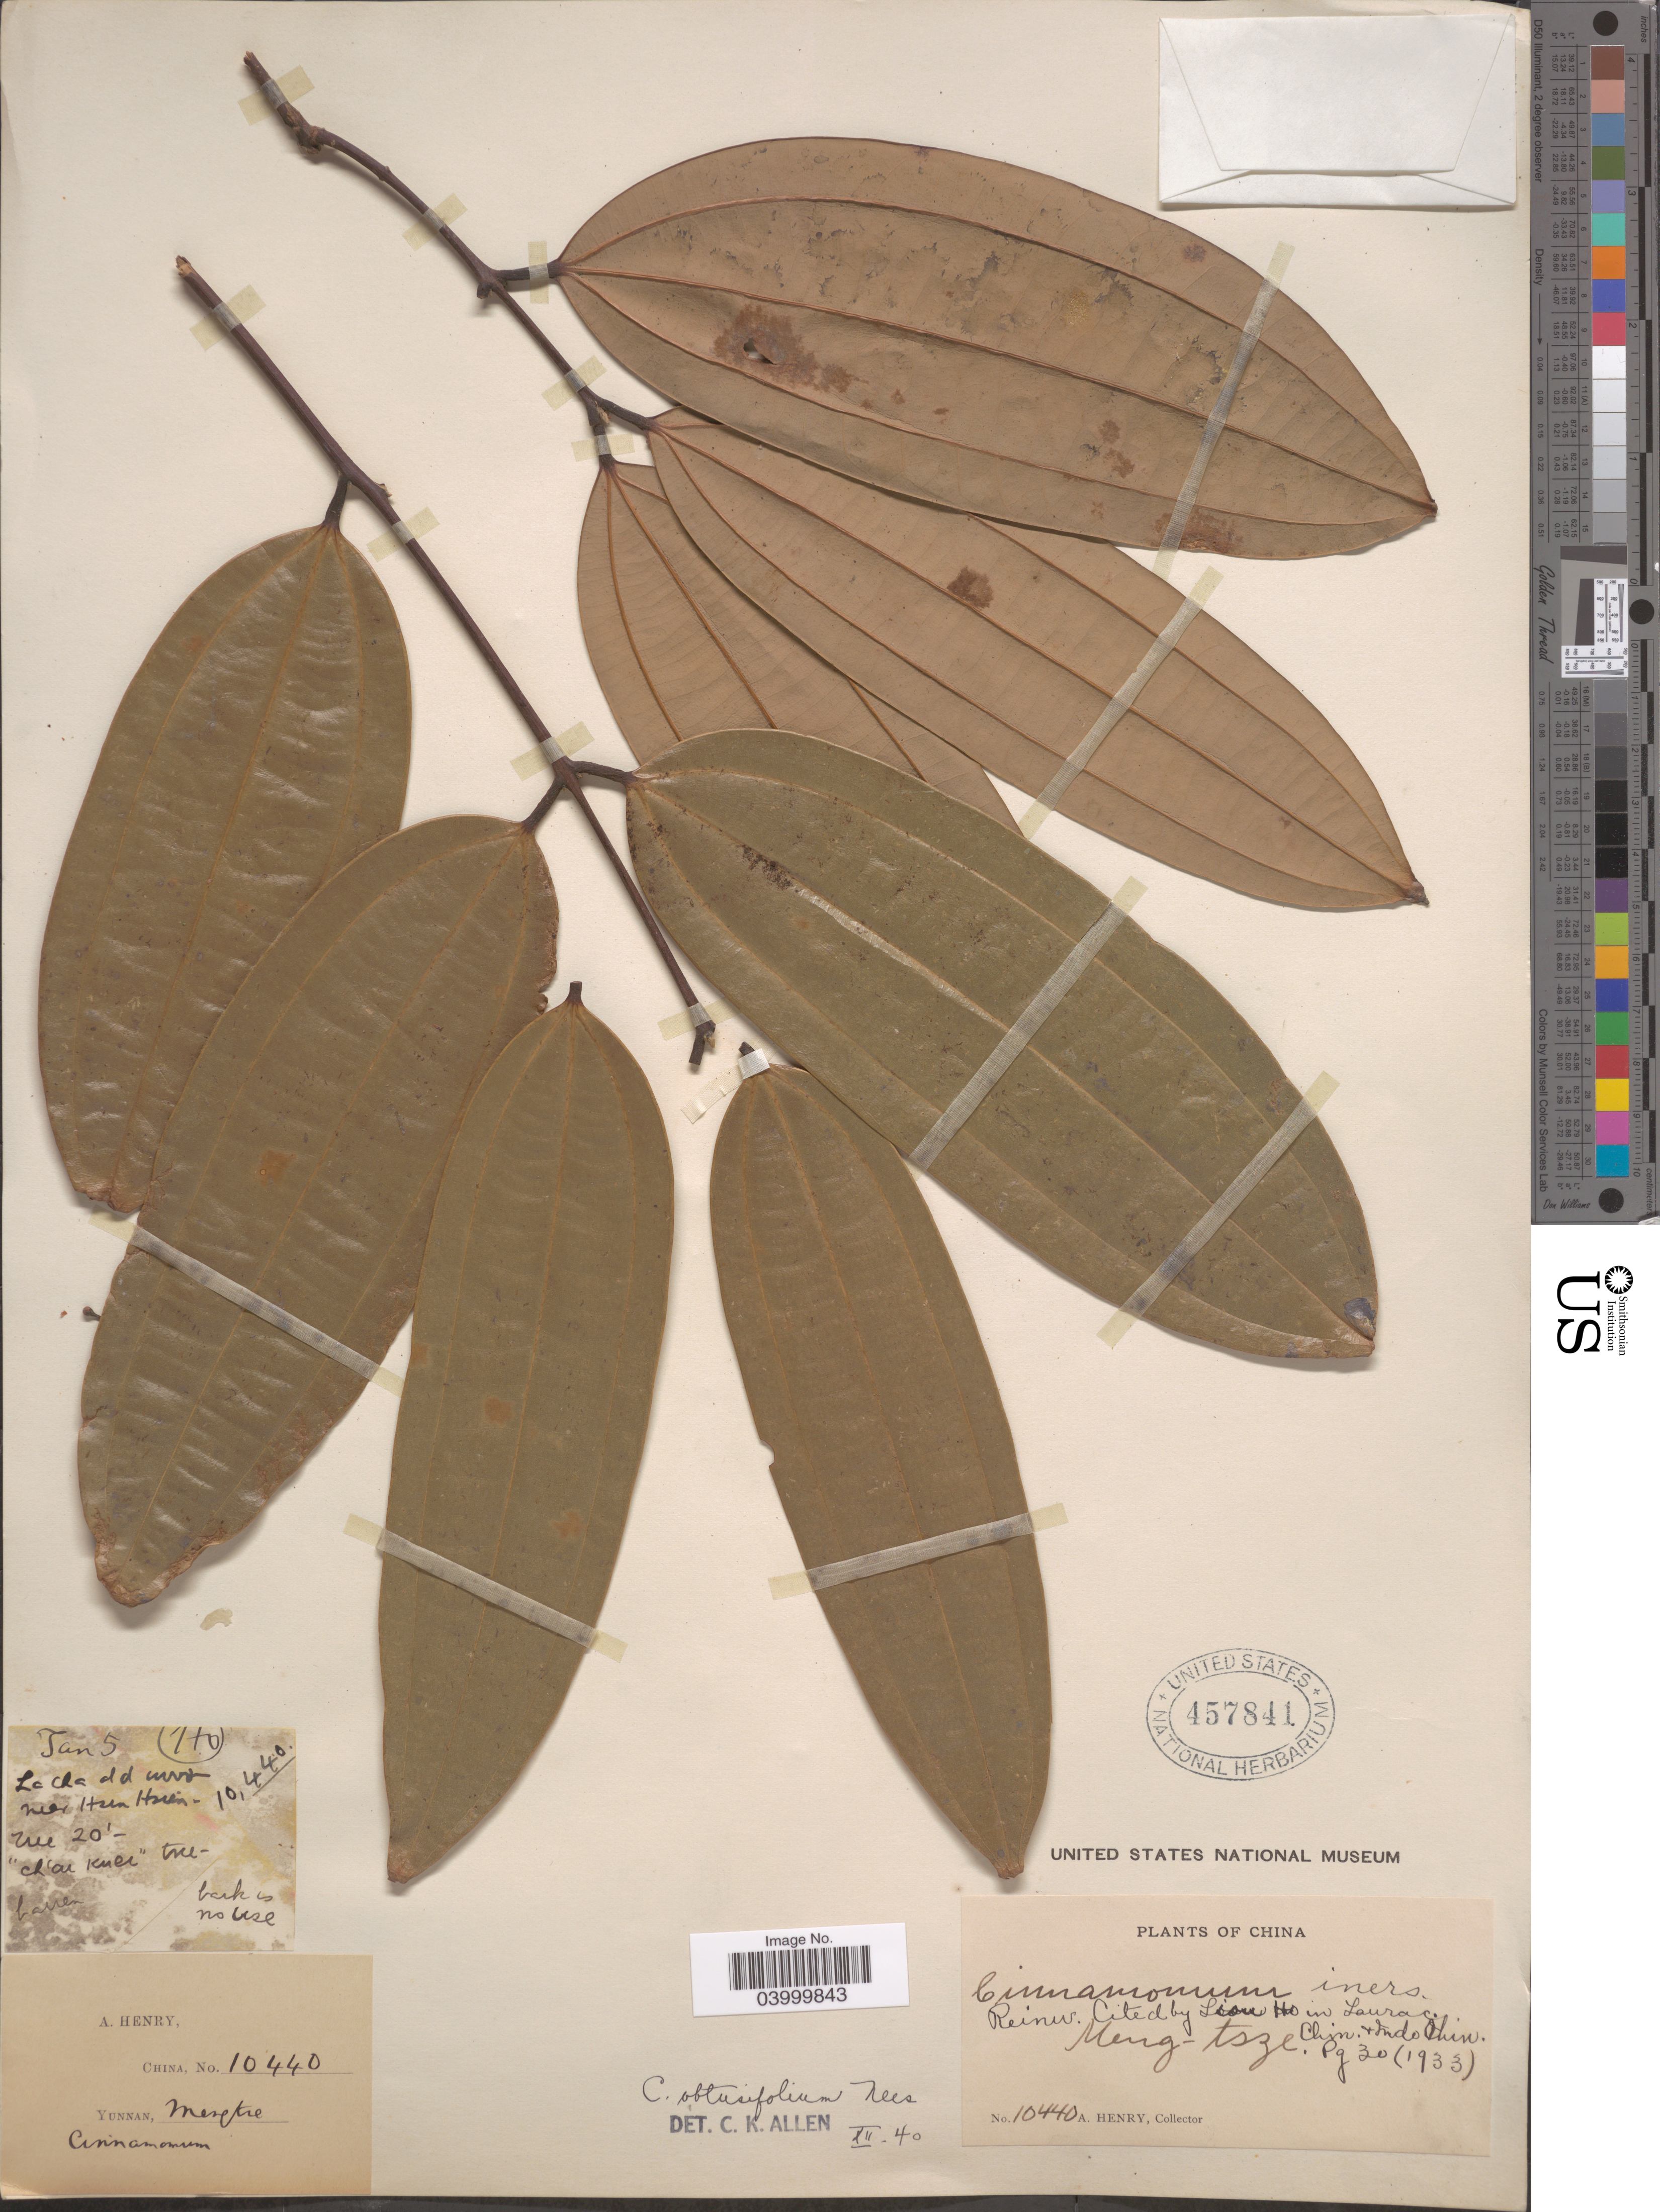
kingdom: Plantae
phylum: Tracheophyta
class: Magnoliopsida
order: Laurales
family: Lauraceae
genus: Cinnamomum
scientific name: Cinnamomum obtusifolium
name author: (Roxb.) Nees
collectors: A. Henry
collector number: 10440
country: China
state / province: Yunnan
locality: Meng-tsze.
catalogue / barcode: US 457841